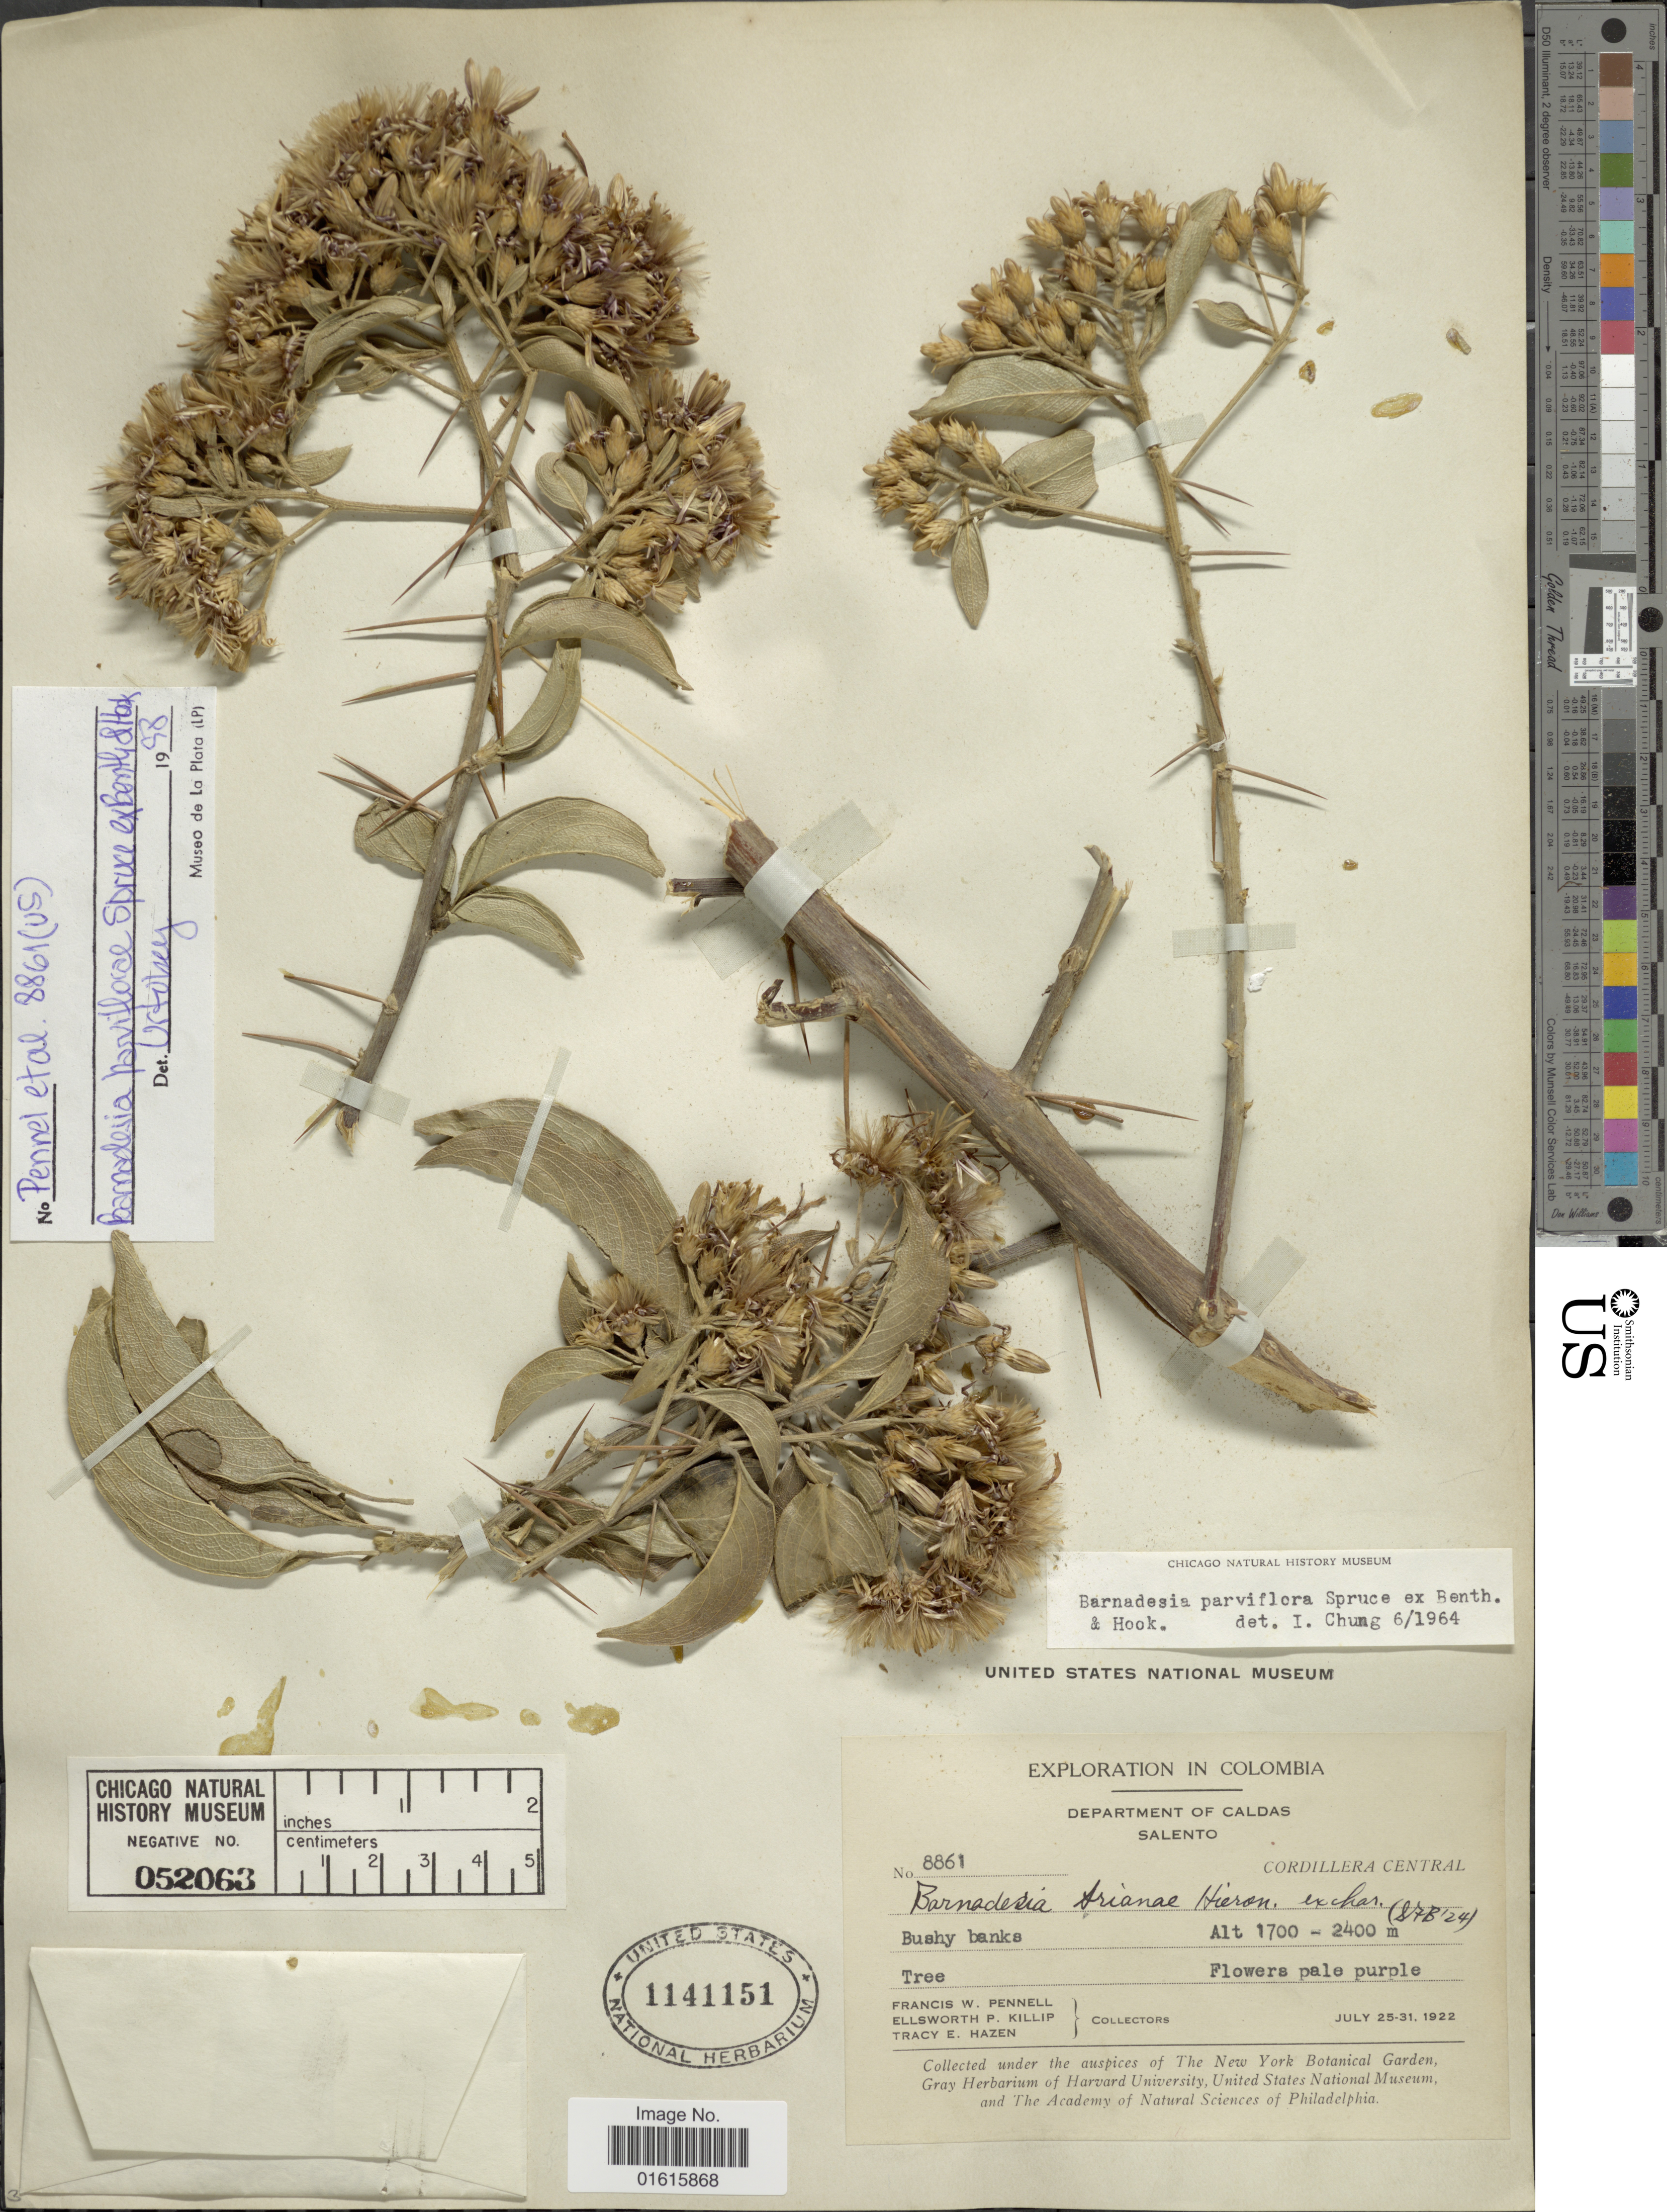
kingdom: Plantae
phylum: Tracheophyta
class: Magnoliopsida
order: Asterales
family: Asteraceae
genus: Barnadesia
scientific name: Barnadesia parviflora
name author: Spruce ex Benth. & Hook. f.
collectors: F. W. Pennell, E. P. Killip & T. E. Hazen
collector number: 8861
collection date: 1922-07-25/1922-07-31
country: Colombia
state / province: Caldas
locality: Salento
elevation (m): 1700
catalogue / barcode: US 1141151